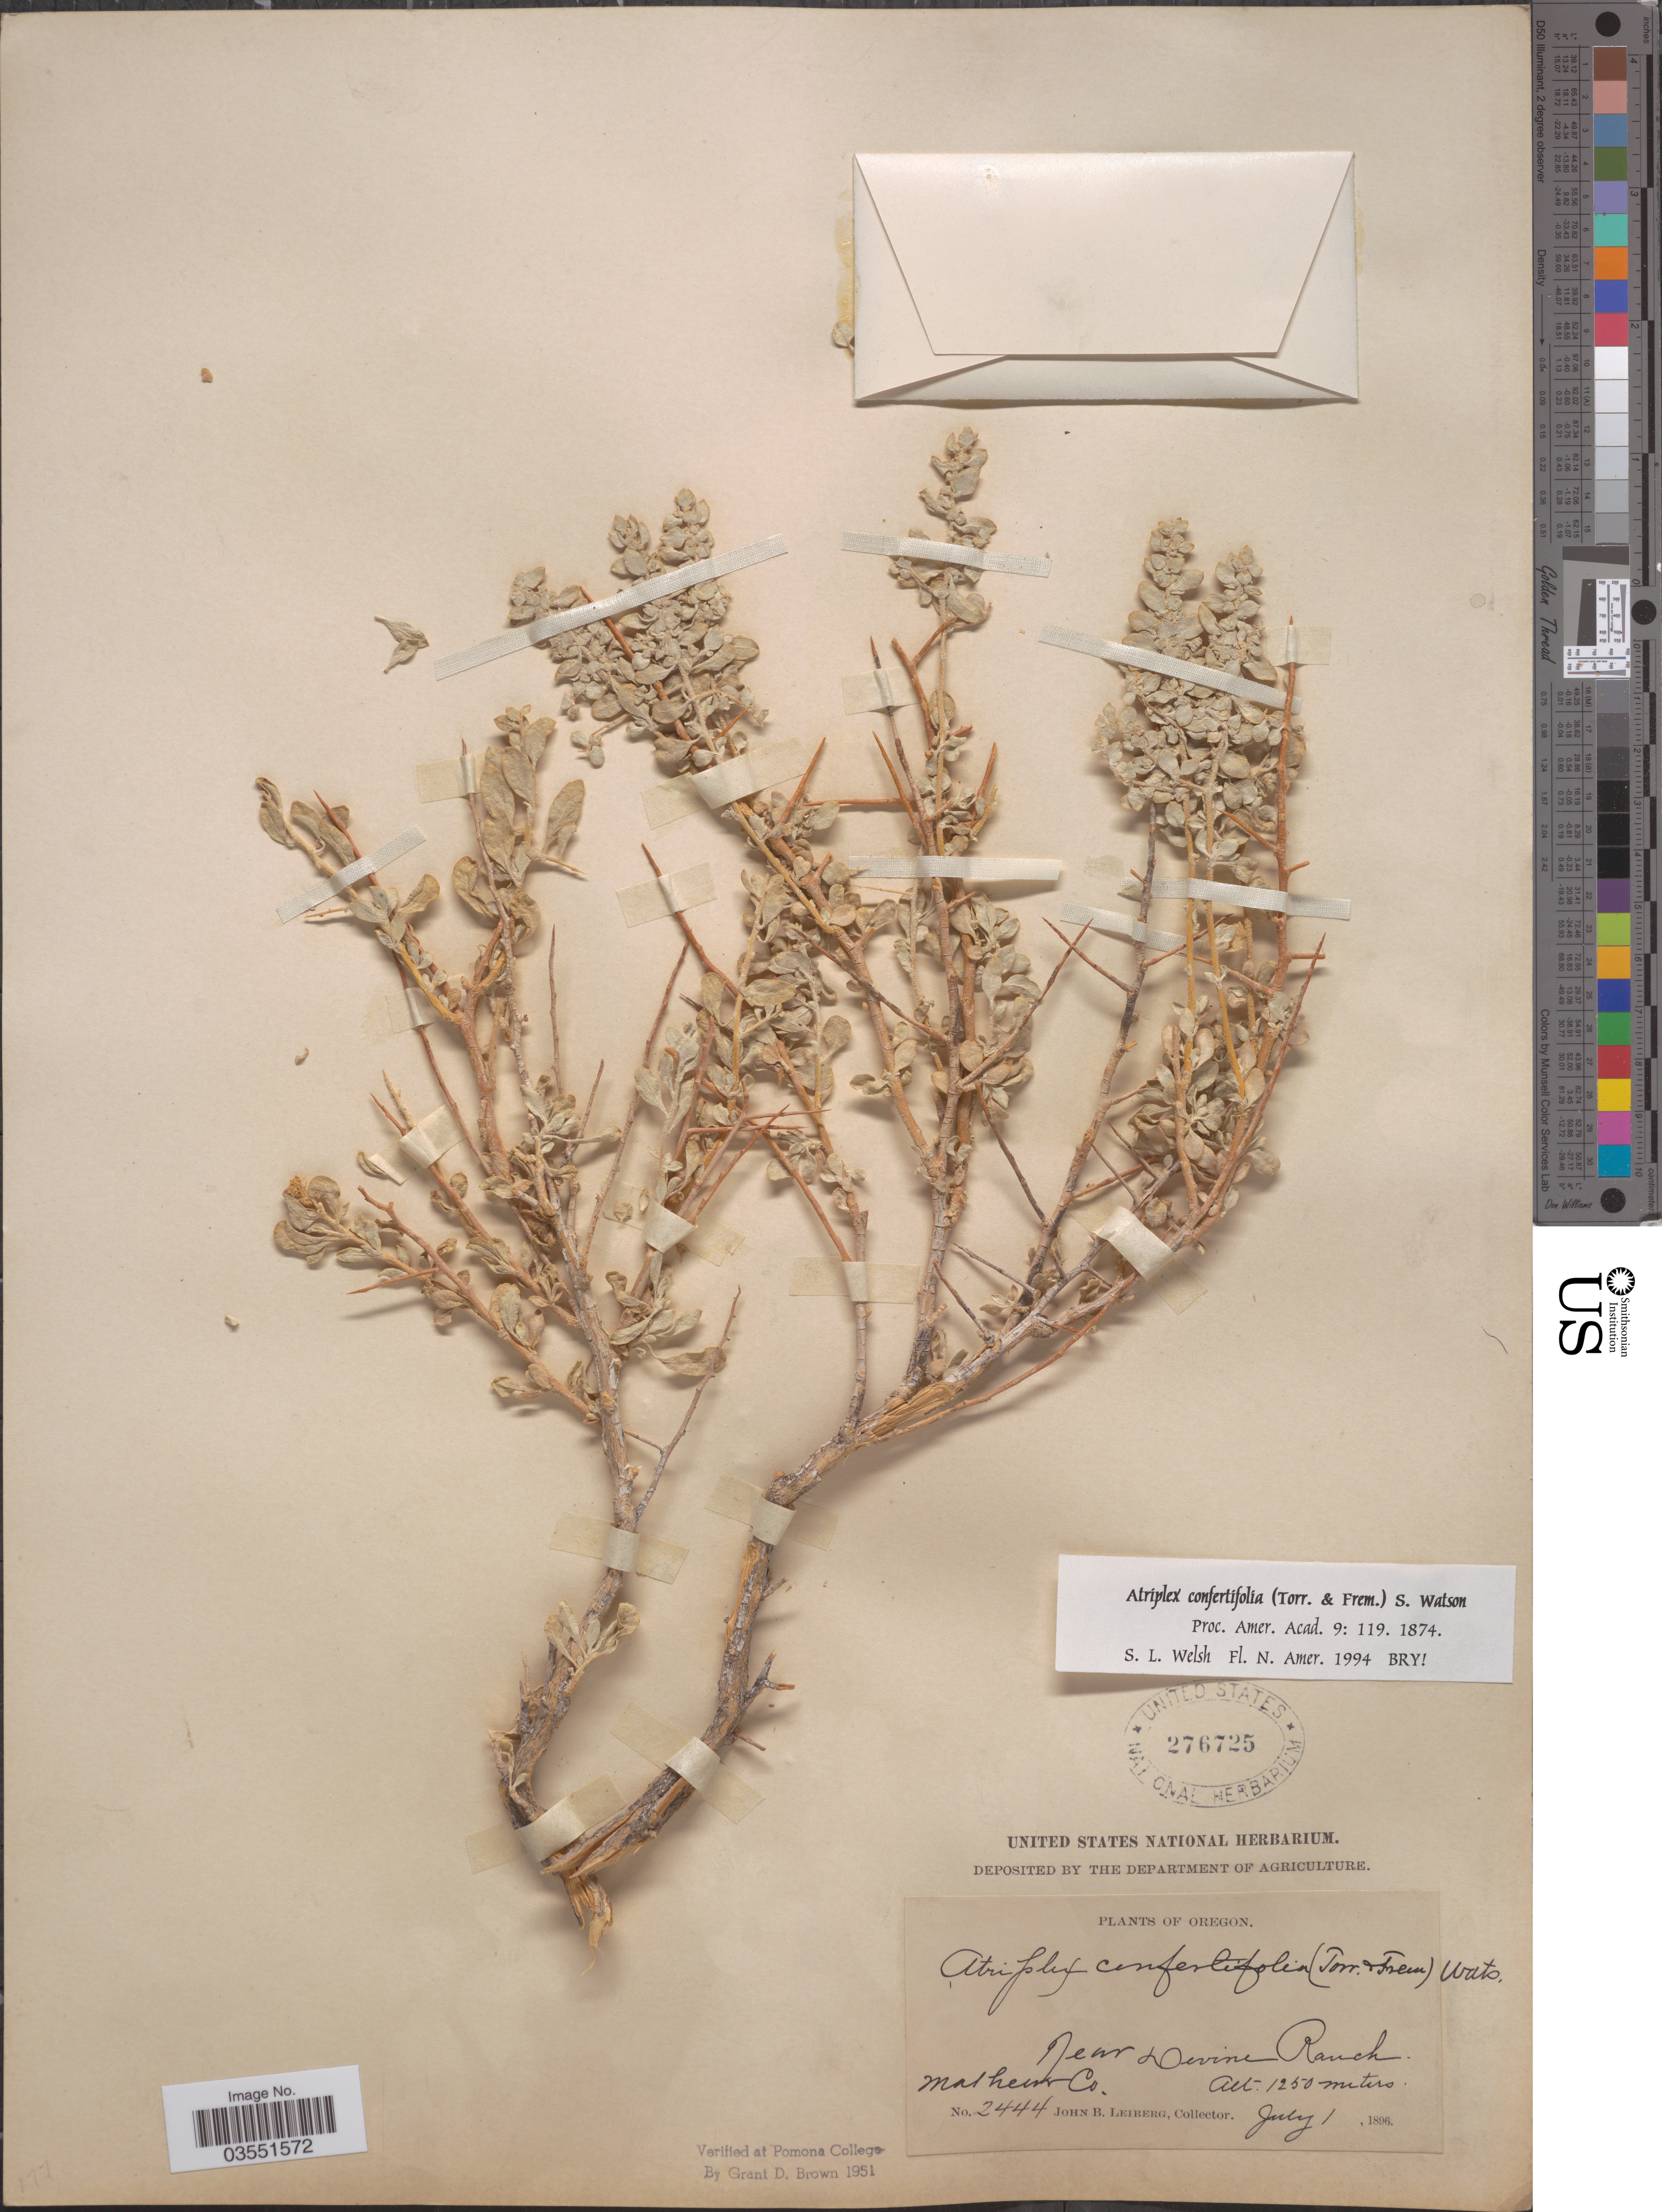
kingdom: Plantae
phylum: Tracheophyta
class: Magnoliopsida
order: Caryophyllales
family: Amaranthaceae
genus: Atriplex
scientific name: Atriplex confertifolia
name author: (Torr. & Frém.) S. Watson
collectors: J. B. Leiberg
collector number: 2444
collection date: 1896-07-01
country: United States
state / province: Oregon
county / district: Malheur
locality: Near Devine Ranch. Malheur Co.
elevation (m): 1250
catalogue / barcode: US 276725